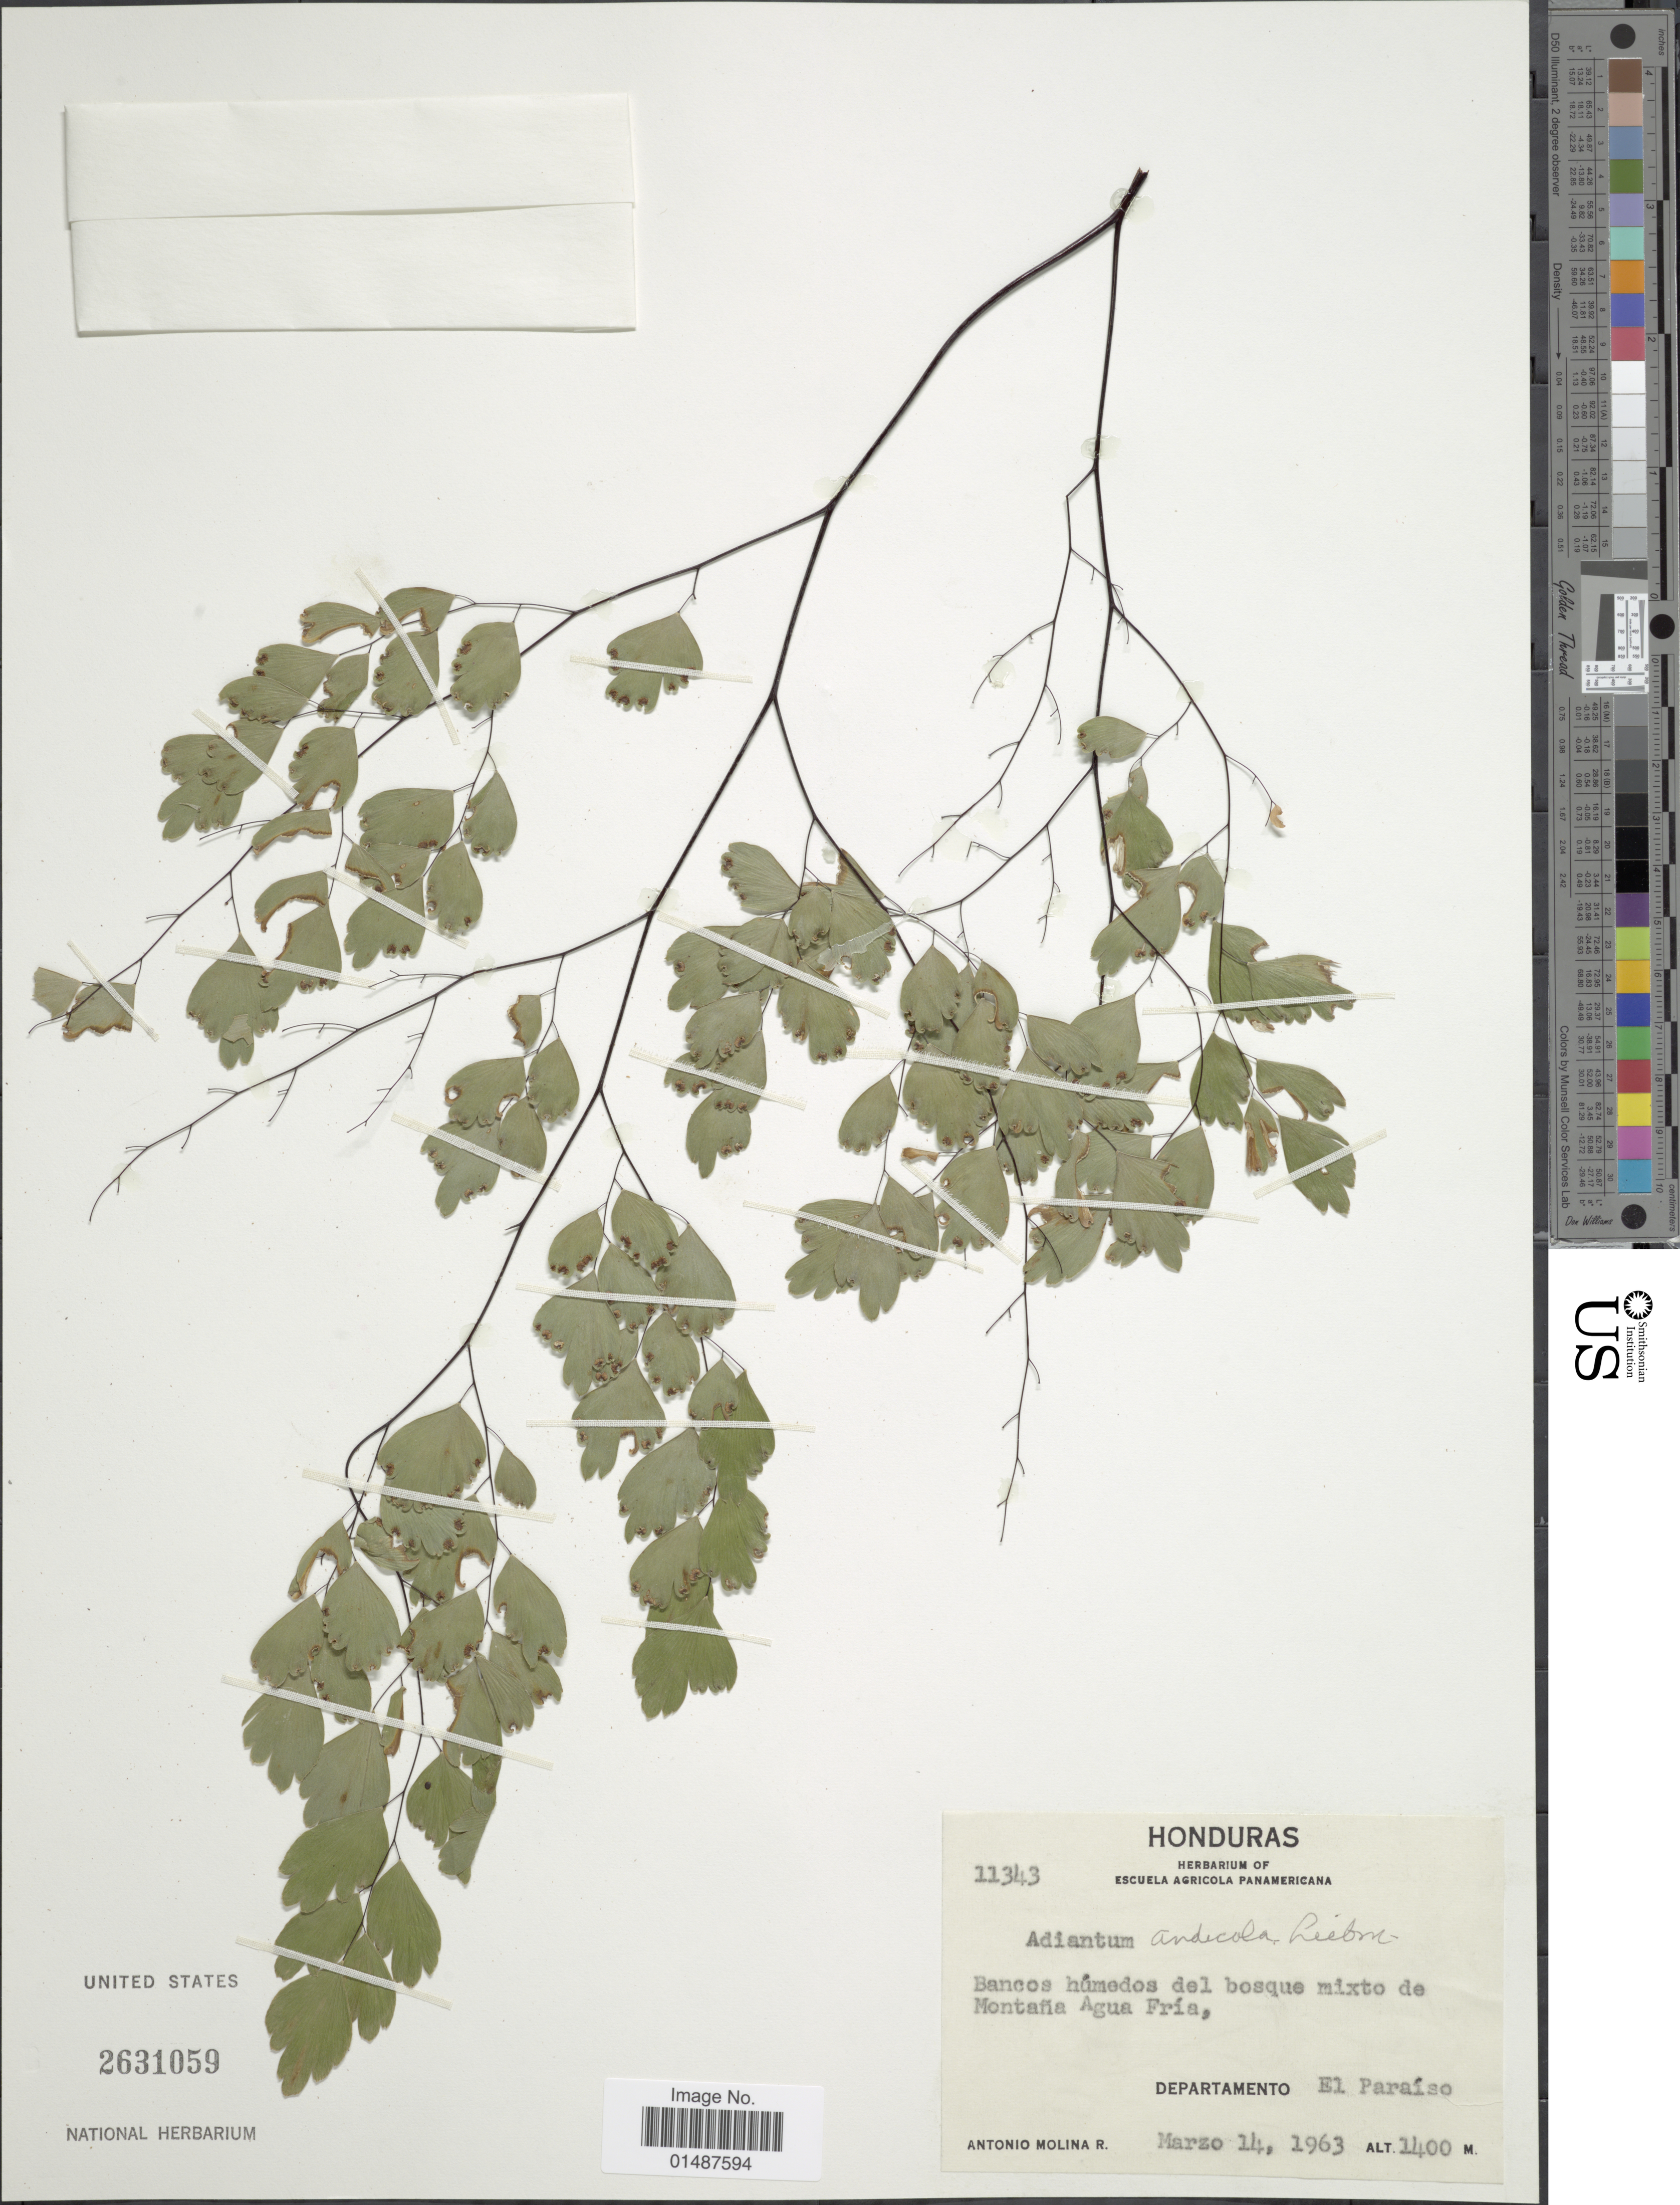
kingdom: Plantae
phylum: Tracheophyta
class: Polypodiopsida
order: Polypodiales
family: Pteridaceae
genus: Adiantum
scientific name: Adiantum andicola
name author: Liebm.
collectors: A. Molina R.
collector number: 11343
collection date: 1963-03-14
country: Honduras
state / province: El Paraíso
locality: Bancos humedos del bosque mixto de Montana Agua Fria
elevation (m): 1400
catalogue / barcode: US 2631059